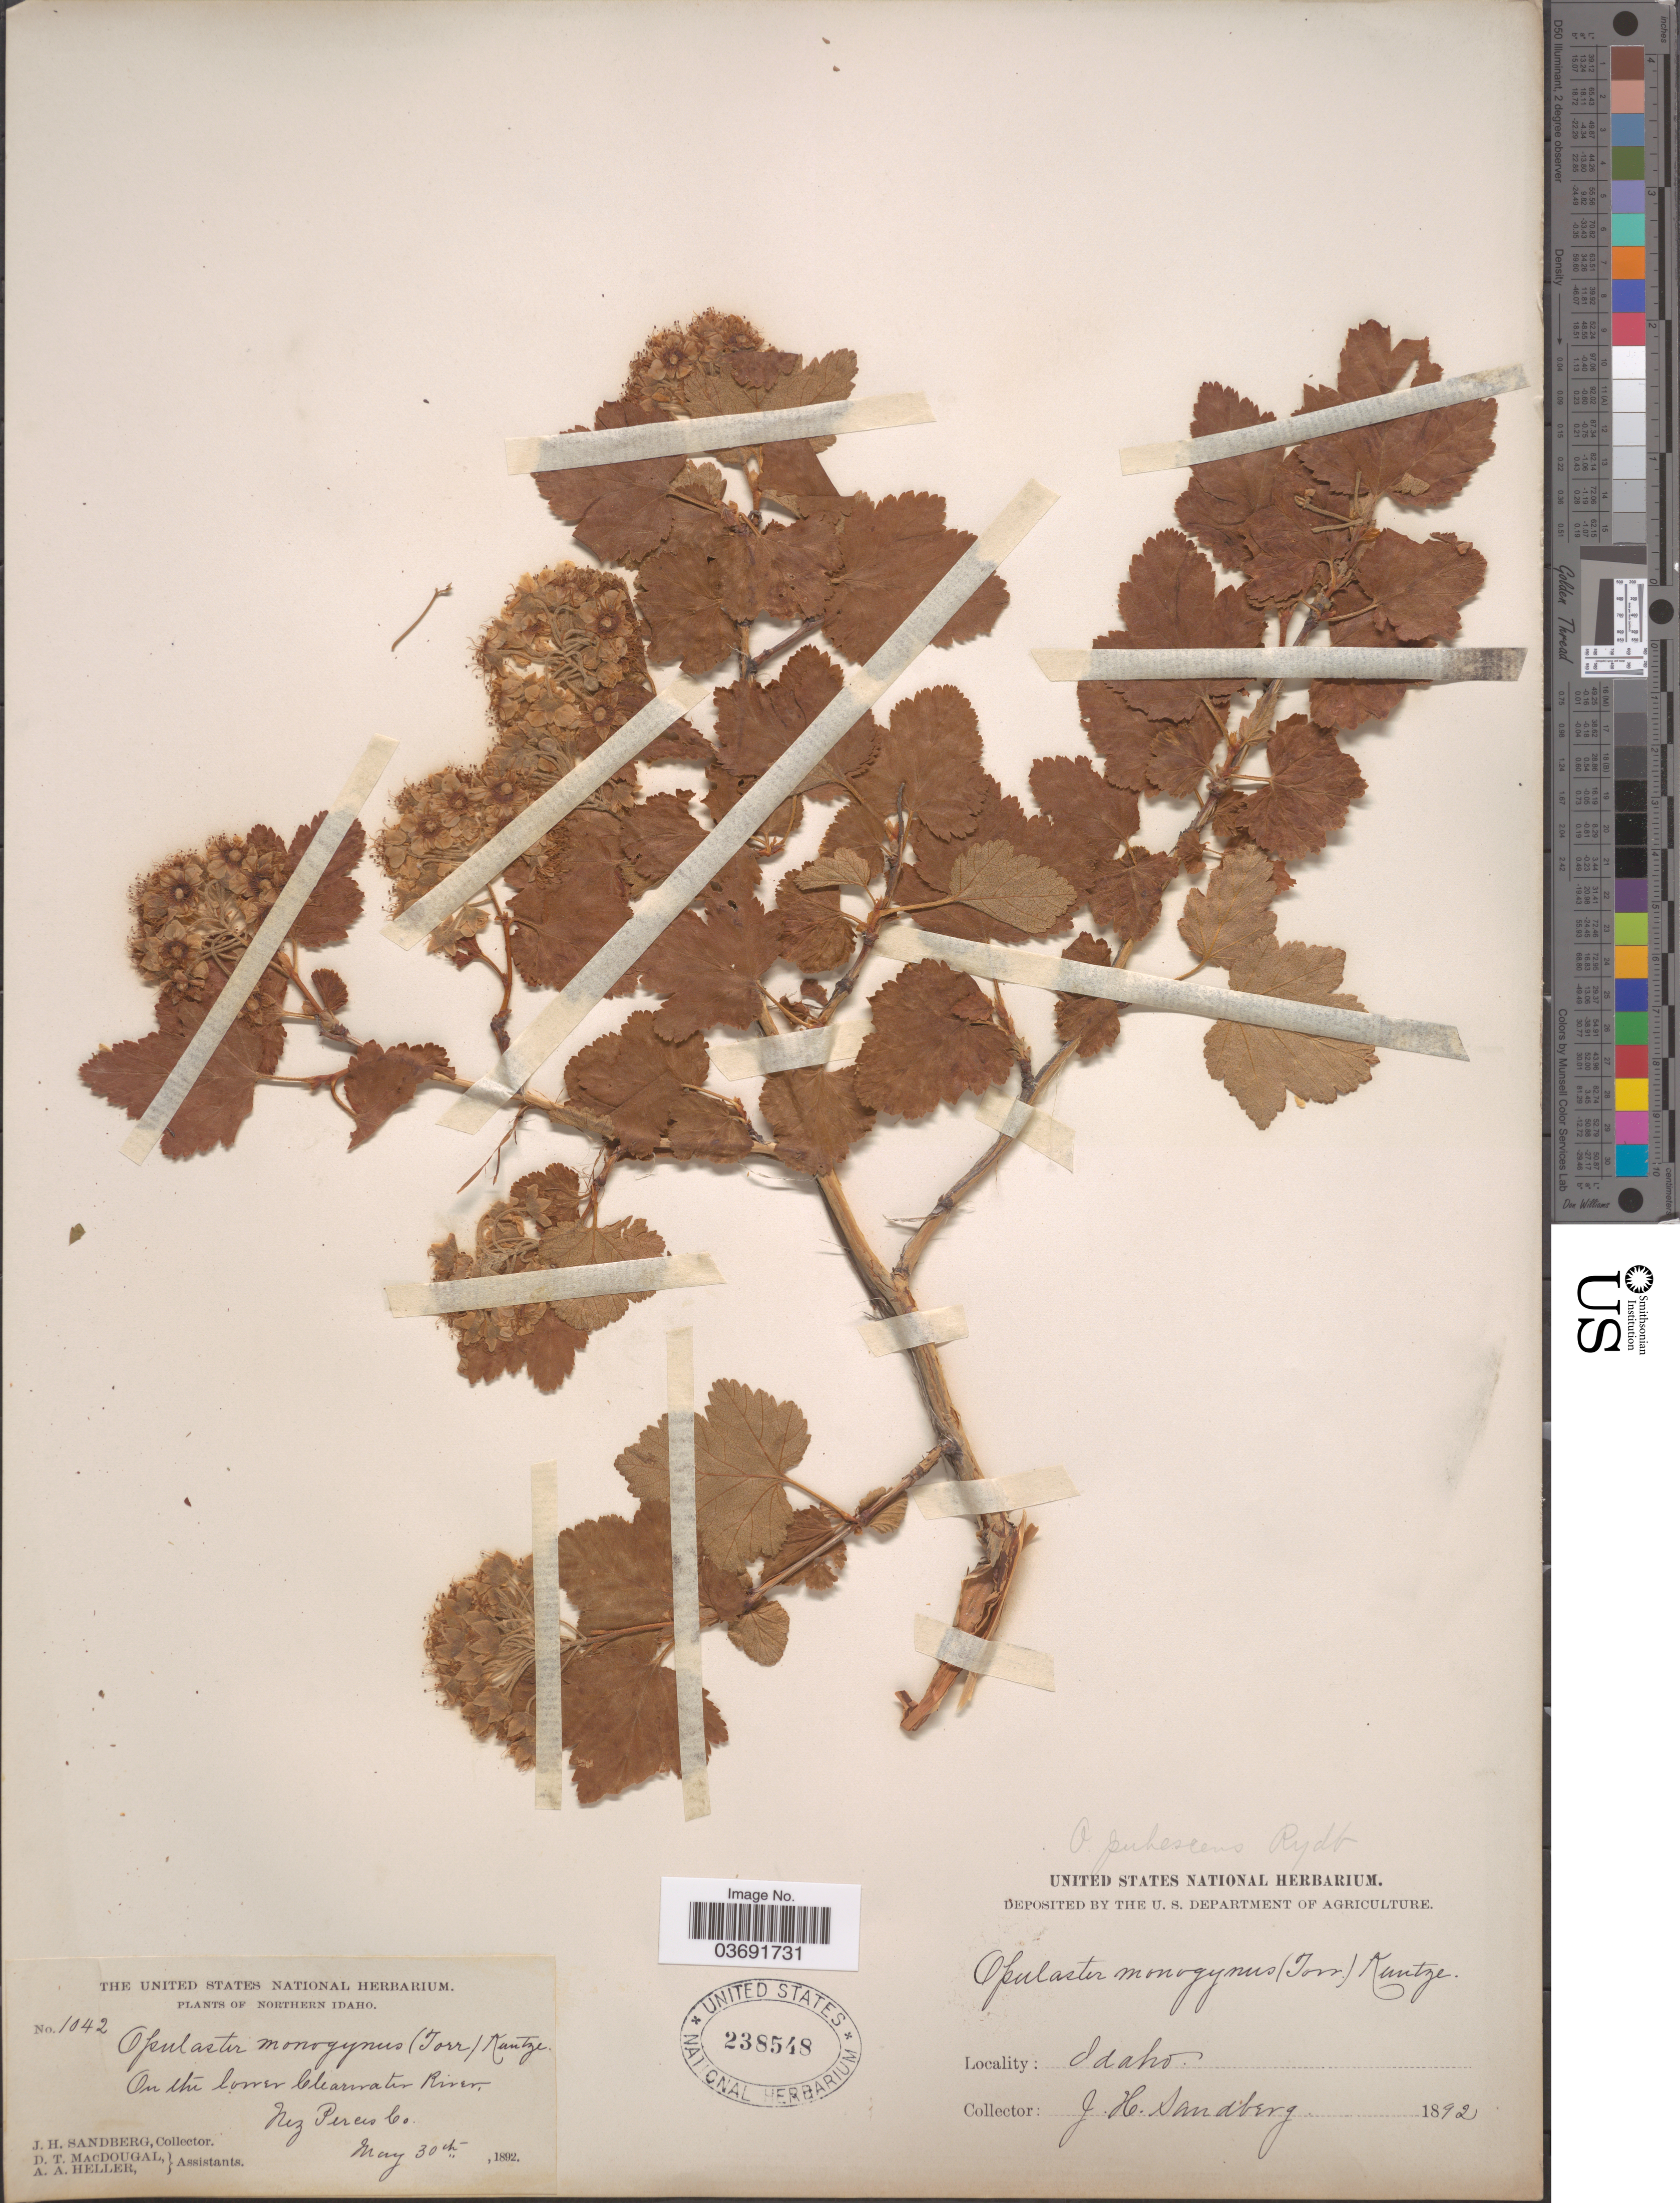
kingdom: Plantae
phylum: Tracheophyta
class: Magnoliopsida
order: Rosales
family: Rosaceae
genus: Physocarpus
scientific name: Physocarpus malvaceus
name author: (Greene) Kuntze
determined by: Strong, Mark T., (BOT), Smithsonian Institution - National Museum of Natural History (UNITED STATES)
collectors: J. H. Sandberg, D. T. MacDougal & A. A. Heller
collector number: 1042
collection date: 1892-05-30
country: United States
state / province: Idaho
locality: Northern Idaho. On the lower Clearwater River, Nez Perces Co.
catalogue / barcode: US 238548